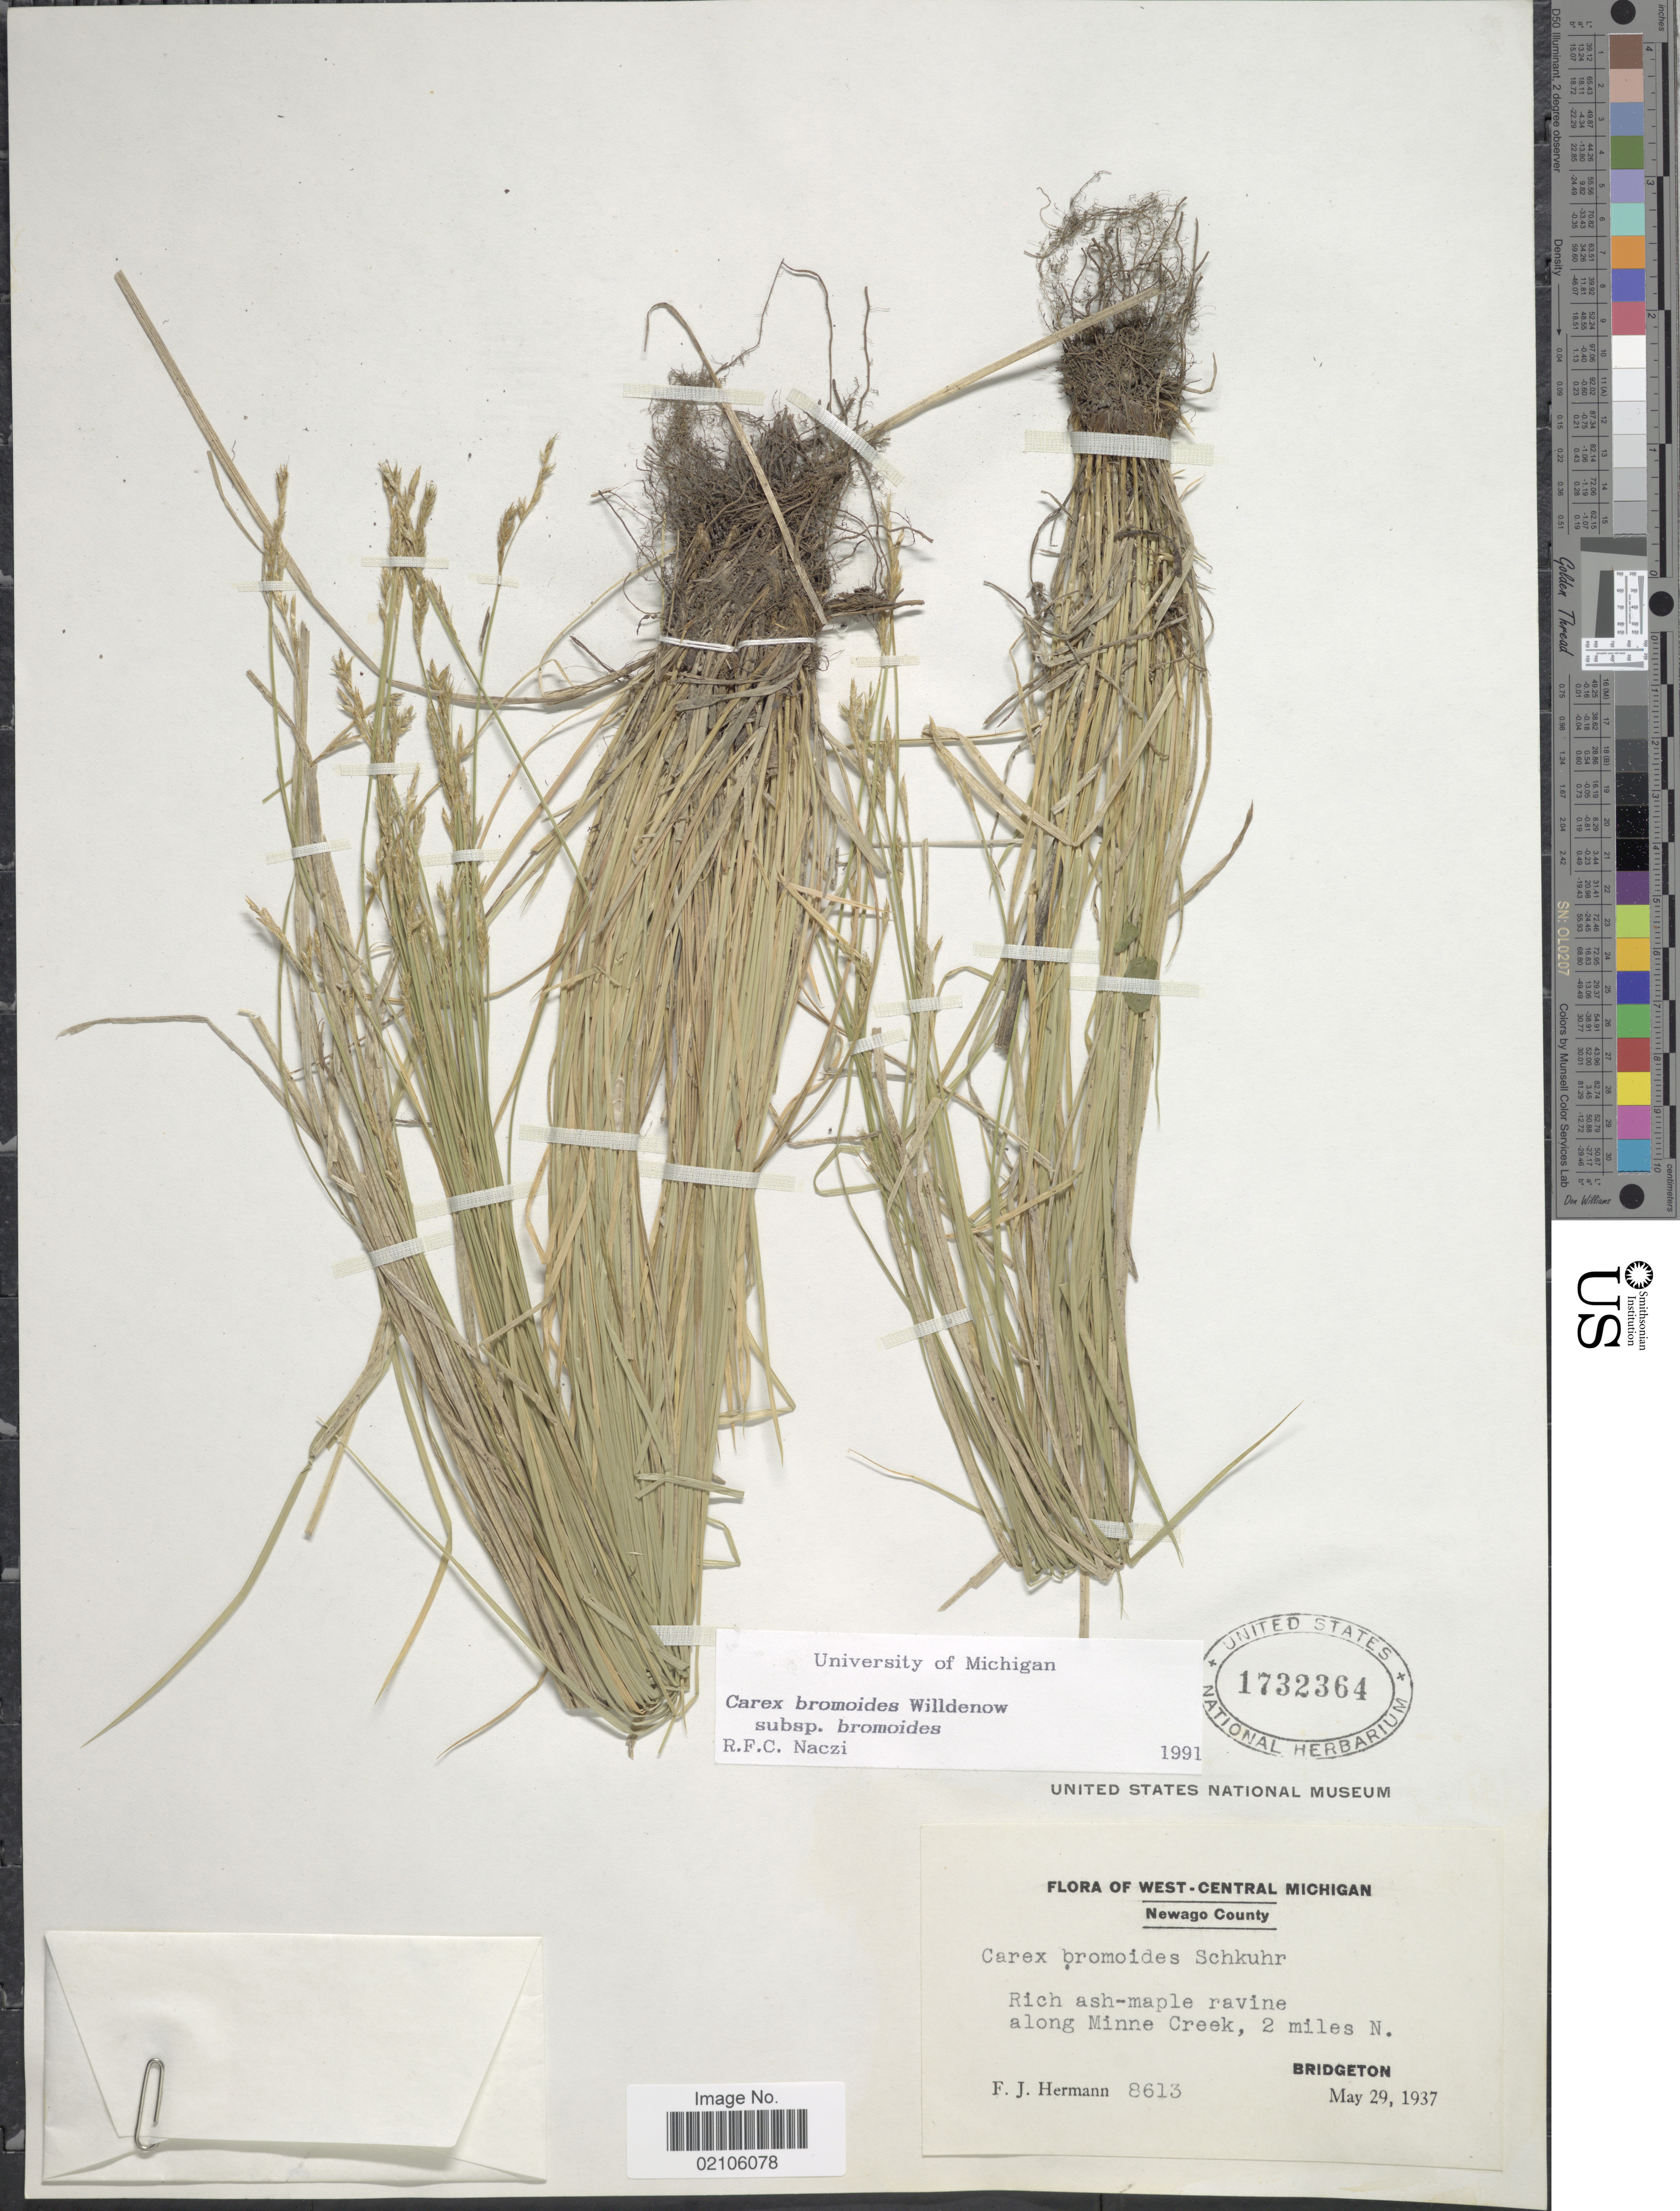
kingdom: Plantae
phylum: Tracheophyta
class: Liliopsida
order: Poales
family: Cyperaceae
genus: Carex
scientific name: Carex bromoides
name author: Willd.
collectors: F. J. Hermann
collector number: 8613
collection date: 1937-05-29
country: United States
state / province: Michigan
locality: West-Central Michigan, Newago County, Rich ash-maple ravine along Minne Creek, 2 miles N. Bridgeton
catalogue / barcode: US 1732364